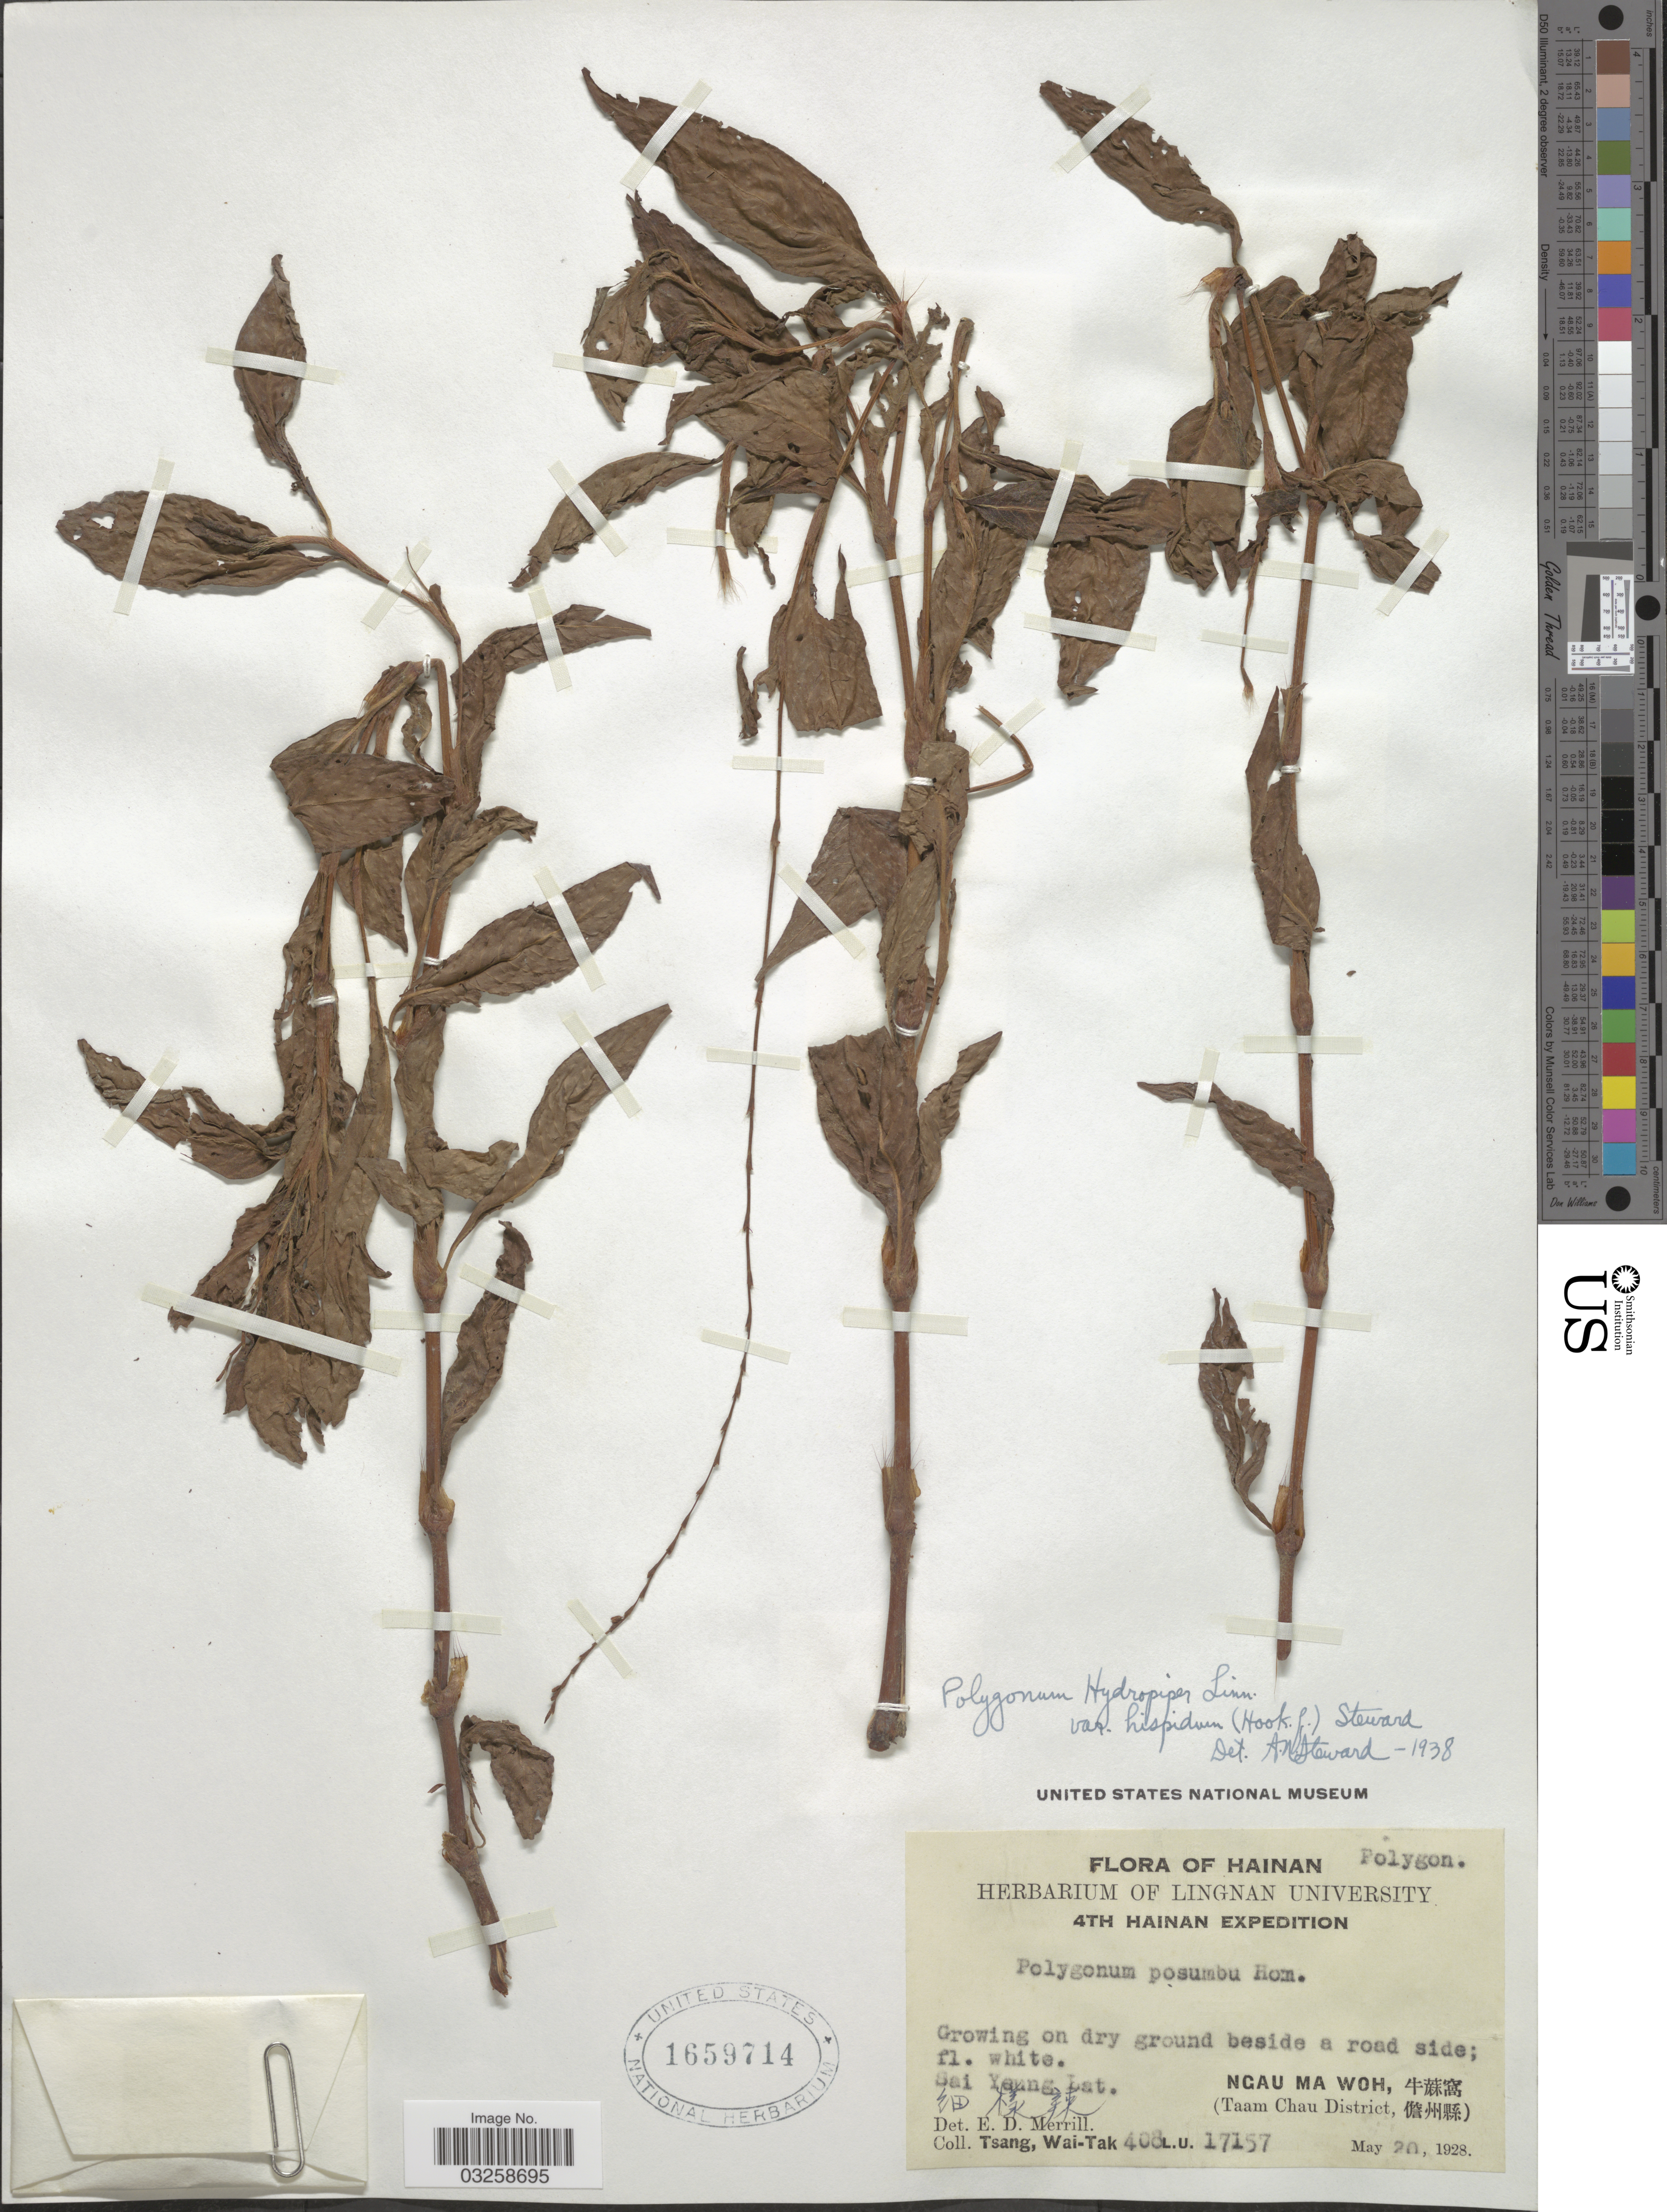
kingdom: Plantae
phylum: Tracheophyta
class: Magnoliopsida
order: Caryophyllales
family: Polygonaceae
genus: Polygonum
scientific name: Polygonum hydropiper var. hispidum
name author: (Hook. f.) Steward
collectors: W. T. Tsang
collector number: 408 L.U. 17157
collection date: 1928-05-20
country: China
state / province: Hainan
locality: Sai Yaung [interpreted] Lat. X. Ngau Ma Woh, X. (Taam Chau District, X).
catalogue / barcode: US 1659714